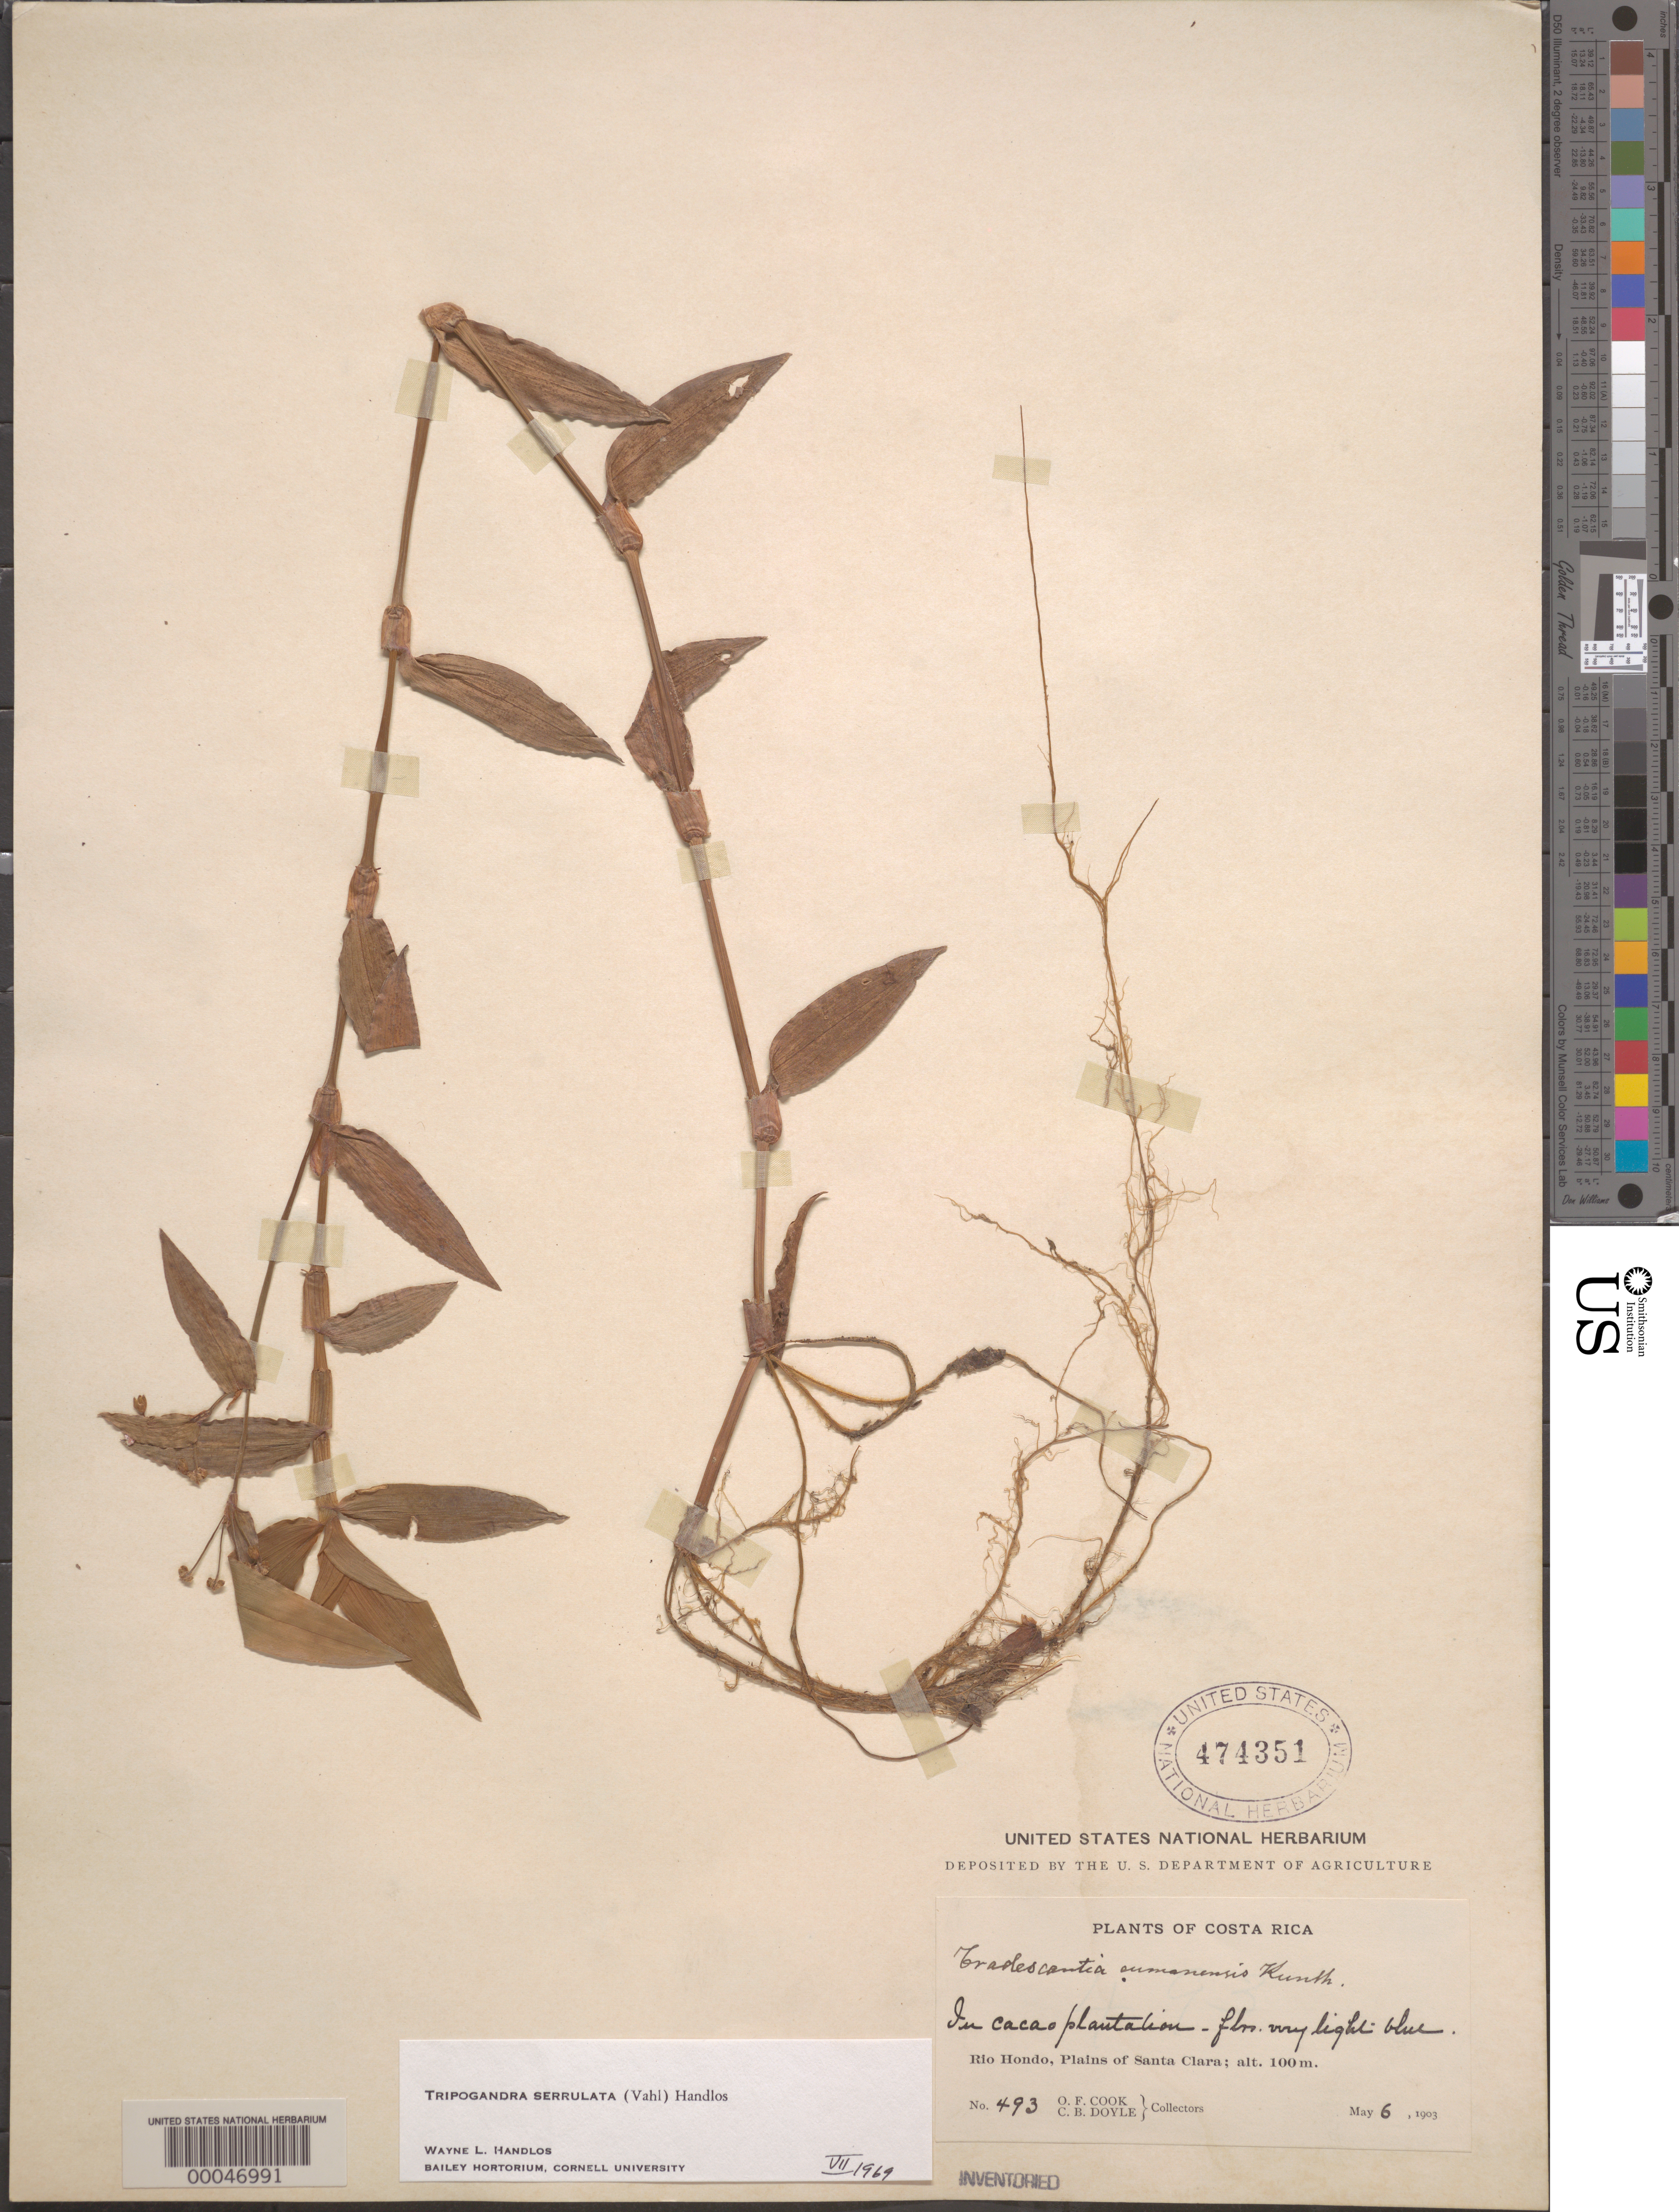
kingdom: Plantae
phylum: Tracheophyta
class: Liliopsida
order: Commelinales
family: Commelinaceae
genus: Tripogandra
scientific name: Tripogandra serrulata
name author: (Vahl) Handlos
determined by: Handlos, W. L.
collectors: O. F. Cook & C. Doyle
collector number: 493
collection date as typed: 06 May 1903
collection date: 1903-05-06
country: Costa Rica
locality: Rio Hondo, Santa Clara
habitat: Cacao plantation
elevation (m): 100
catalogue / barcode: US 474351